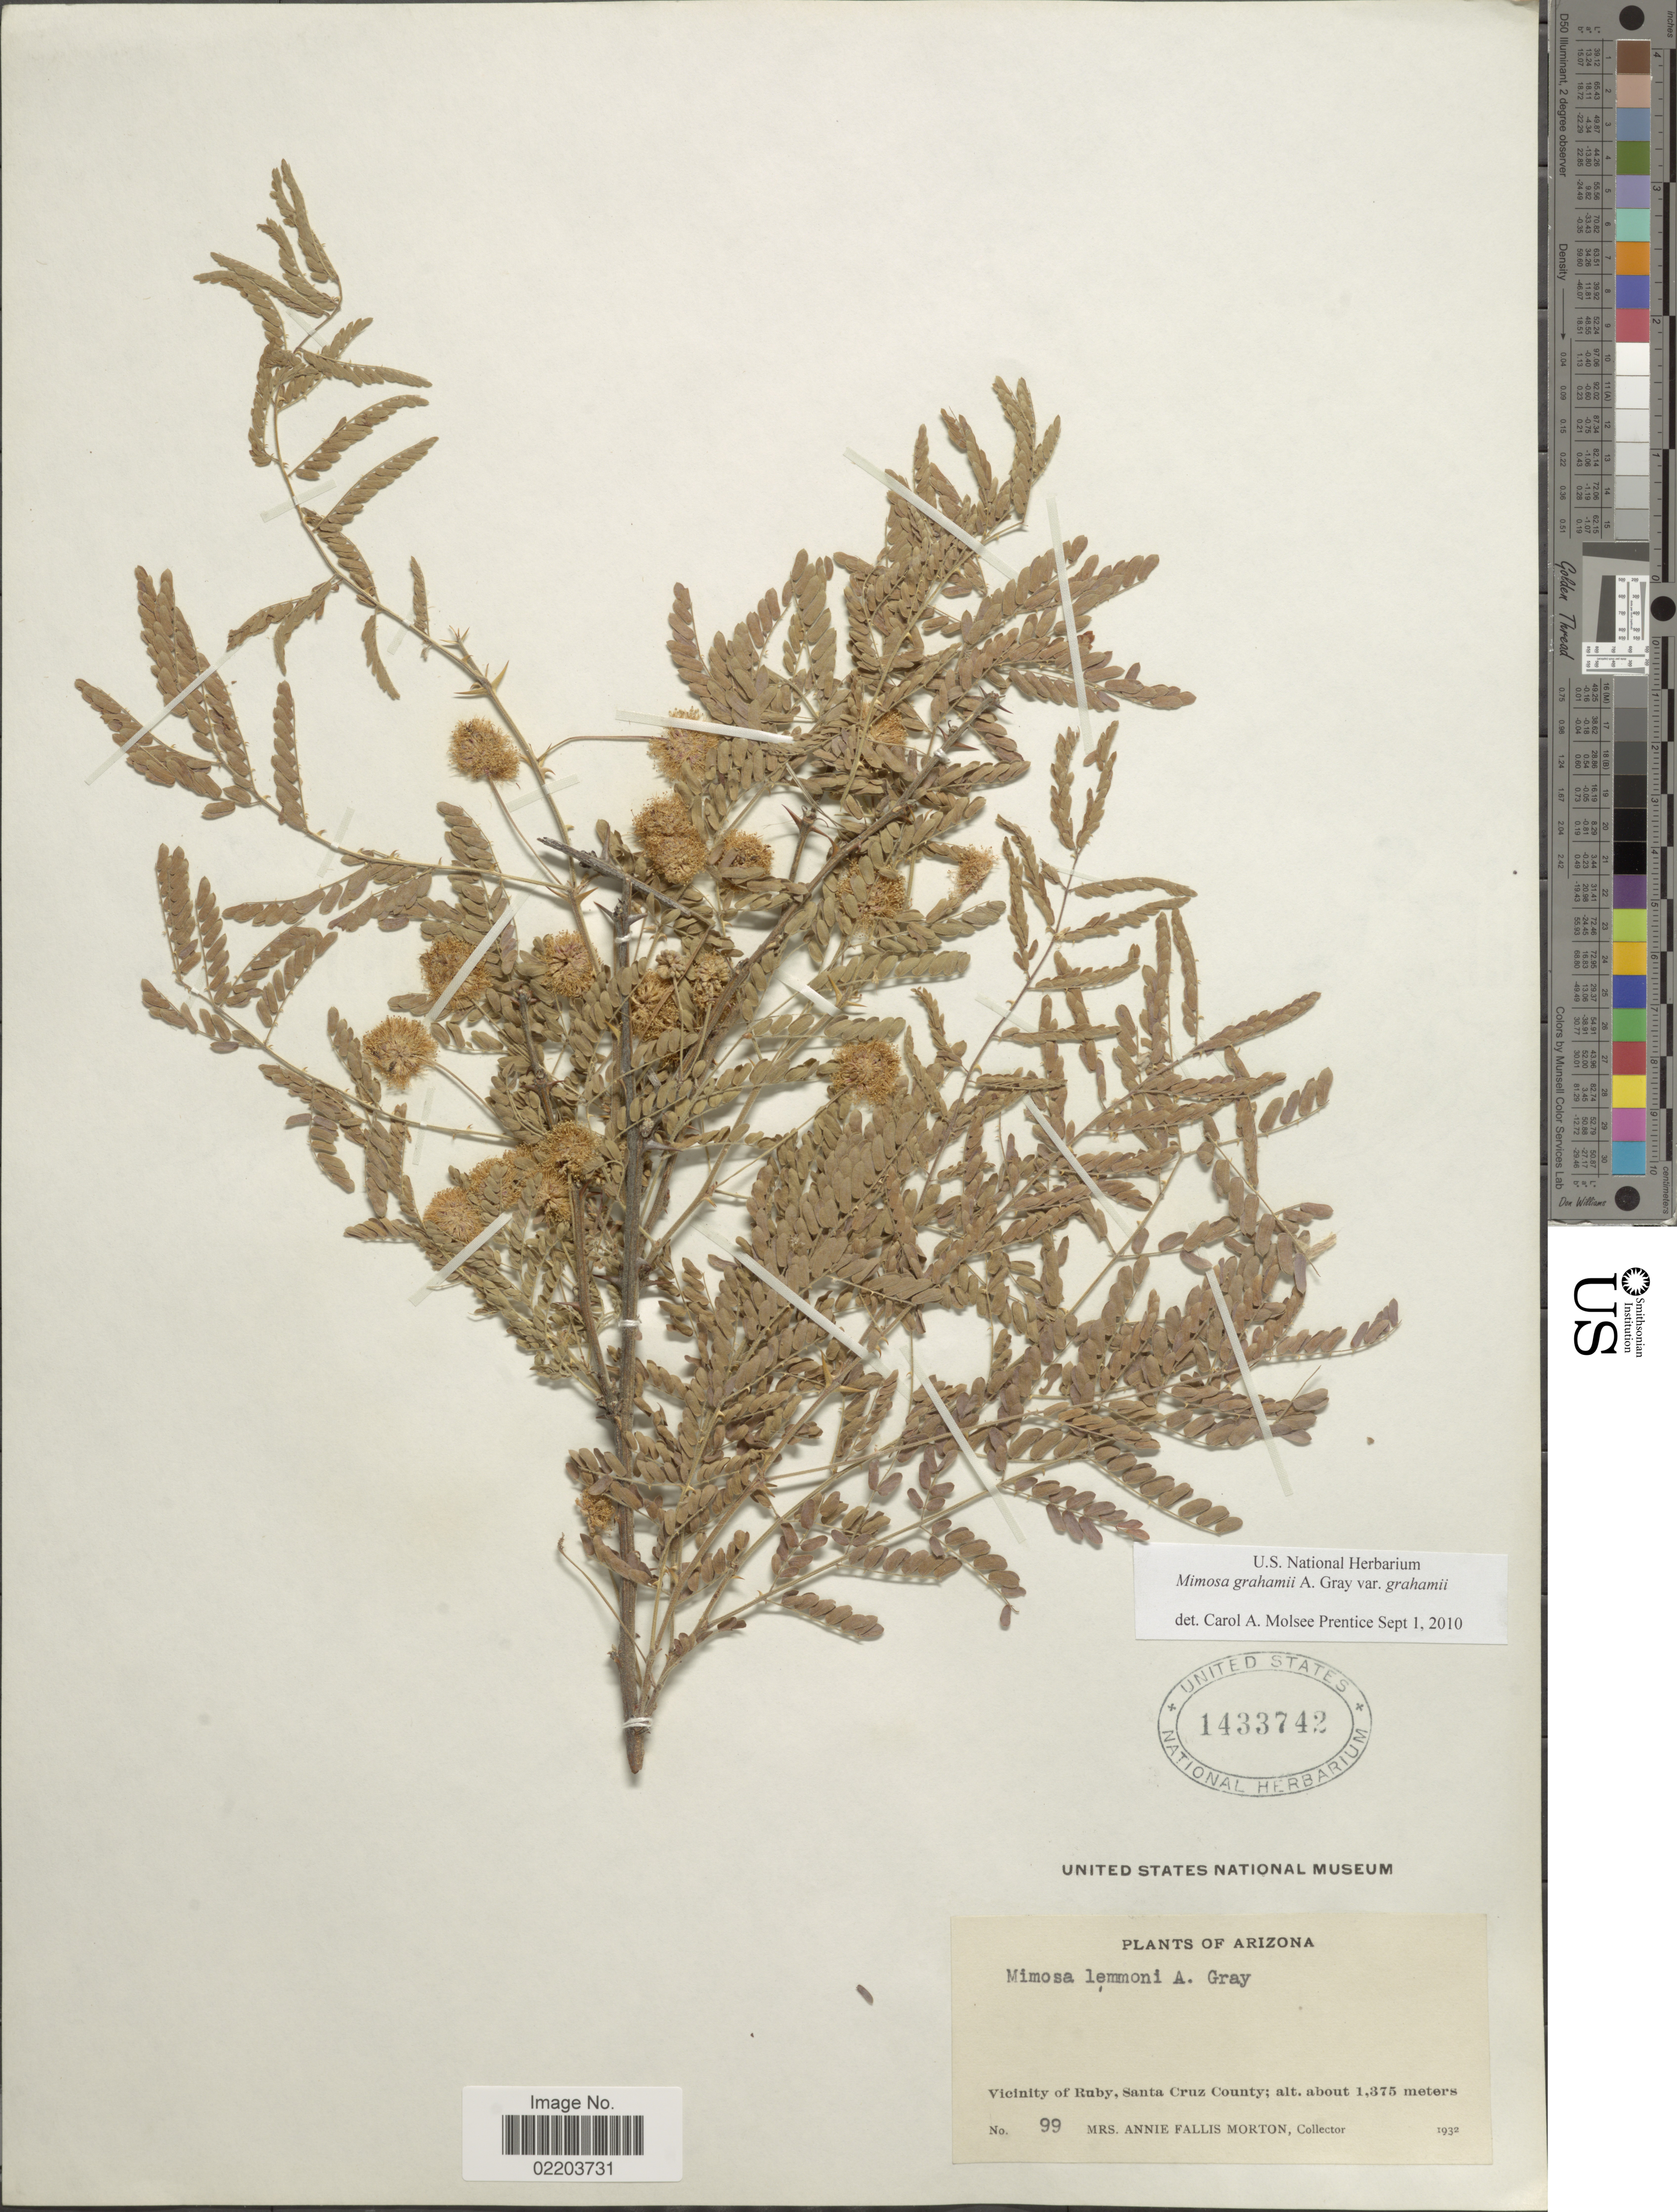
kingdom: Plantae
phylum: Tracheophyta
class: Magnoliopsida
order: Fabales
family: Fabaceae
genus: Mimosa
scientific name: Mimosa grahamii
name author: A. Gray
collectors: A. F. Morton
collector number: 99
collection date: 1932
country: United States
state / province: Arizona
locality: Vicinity of Ruby, Santa Cruz County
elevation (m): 1375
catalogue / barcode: US 1433742